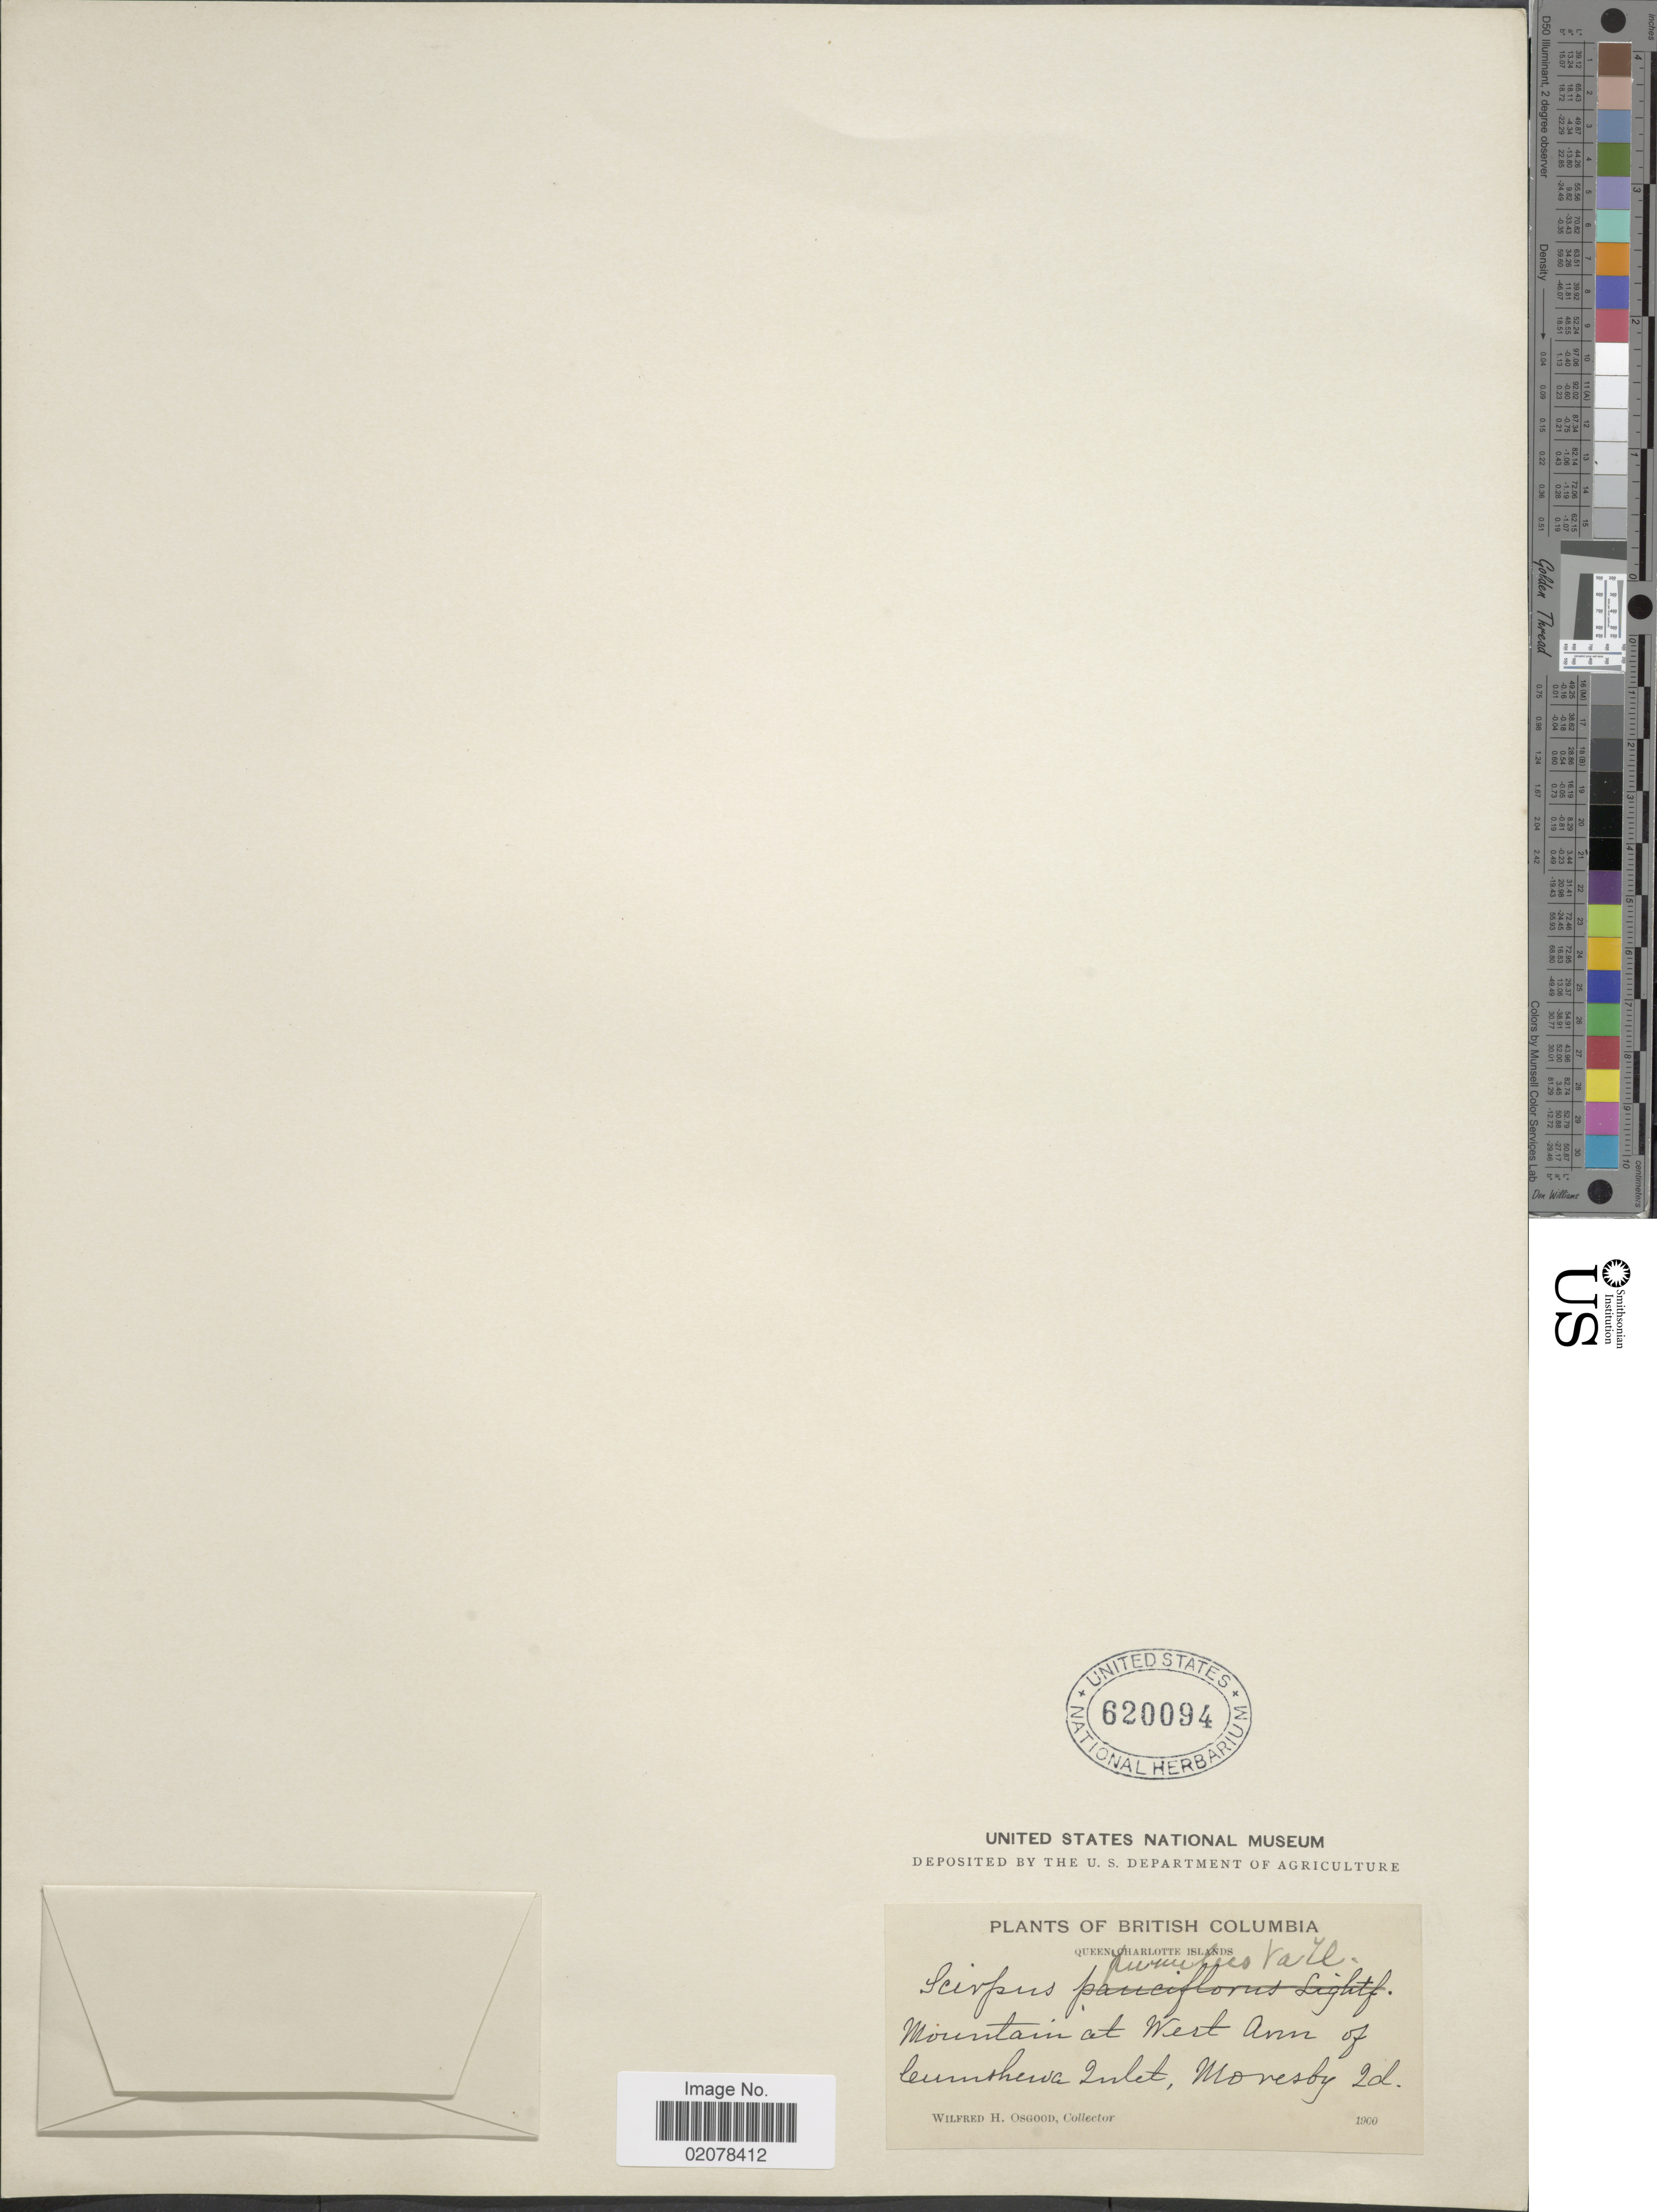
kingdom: Plantae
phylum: Tracheophyta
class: Liliopsida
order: Poales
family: Cyperaceae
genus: Trichophorum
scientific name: Trichophorum pumilum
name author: (Vahl) Schinz & Thell.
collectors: W. Osgood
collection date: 1900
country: Canada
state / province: British Columbia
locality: Queen Charlotte Islands. Mountain at West Arm of Cumshewa Inlet, Moresby Id.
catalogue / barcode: US 620094